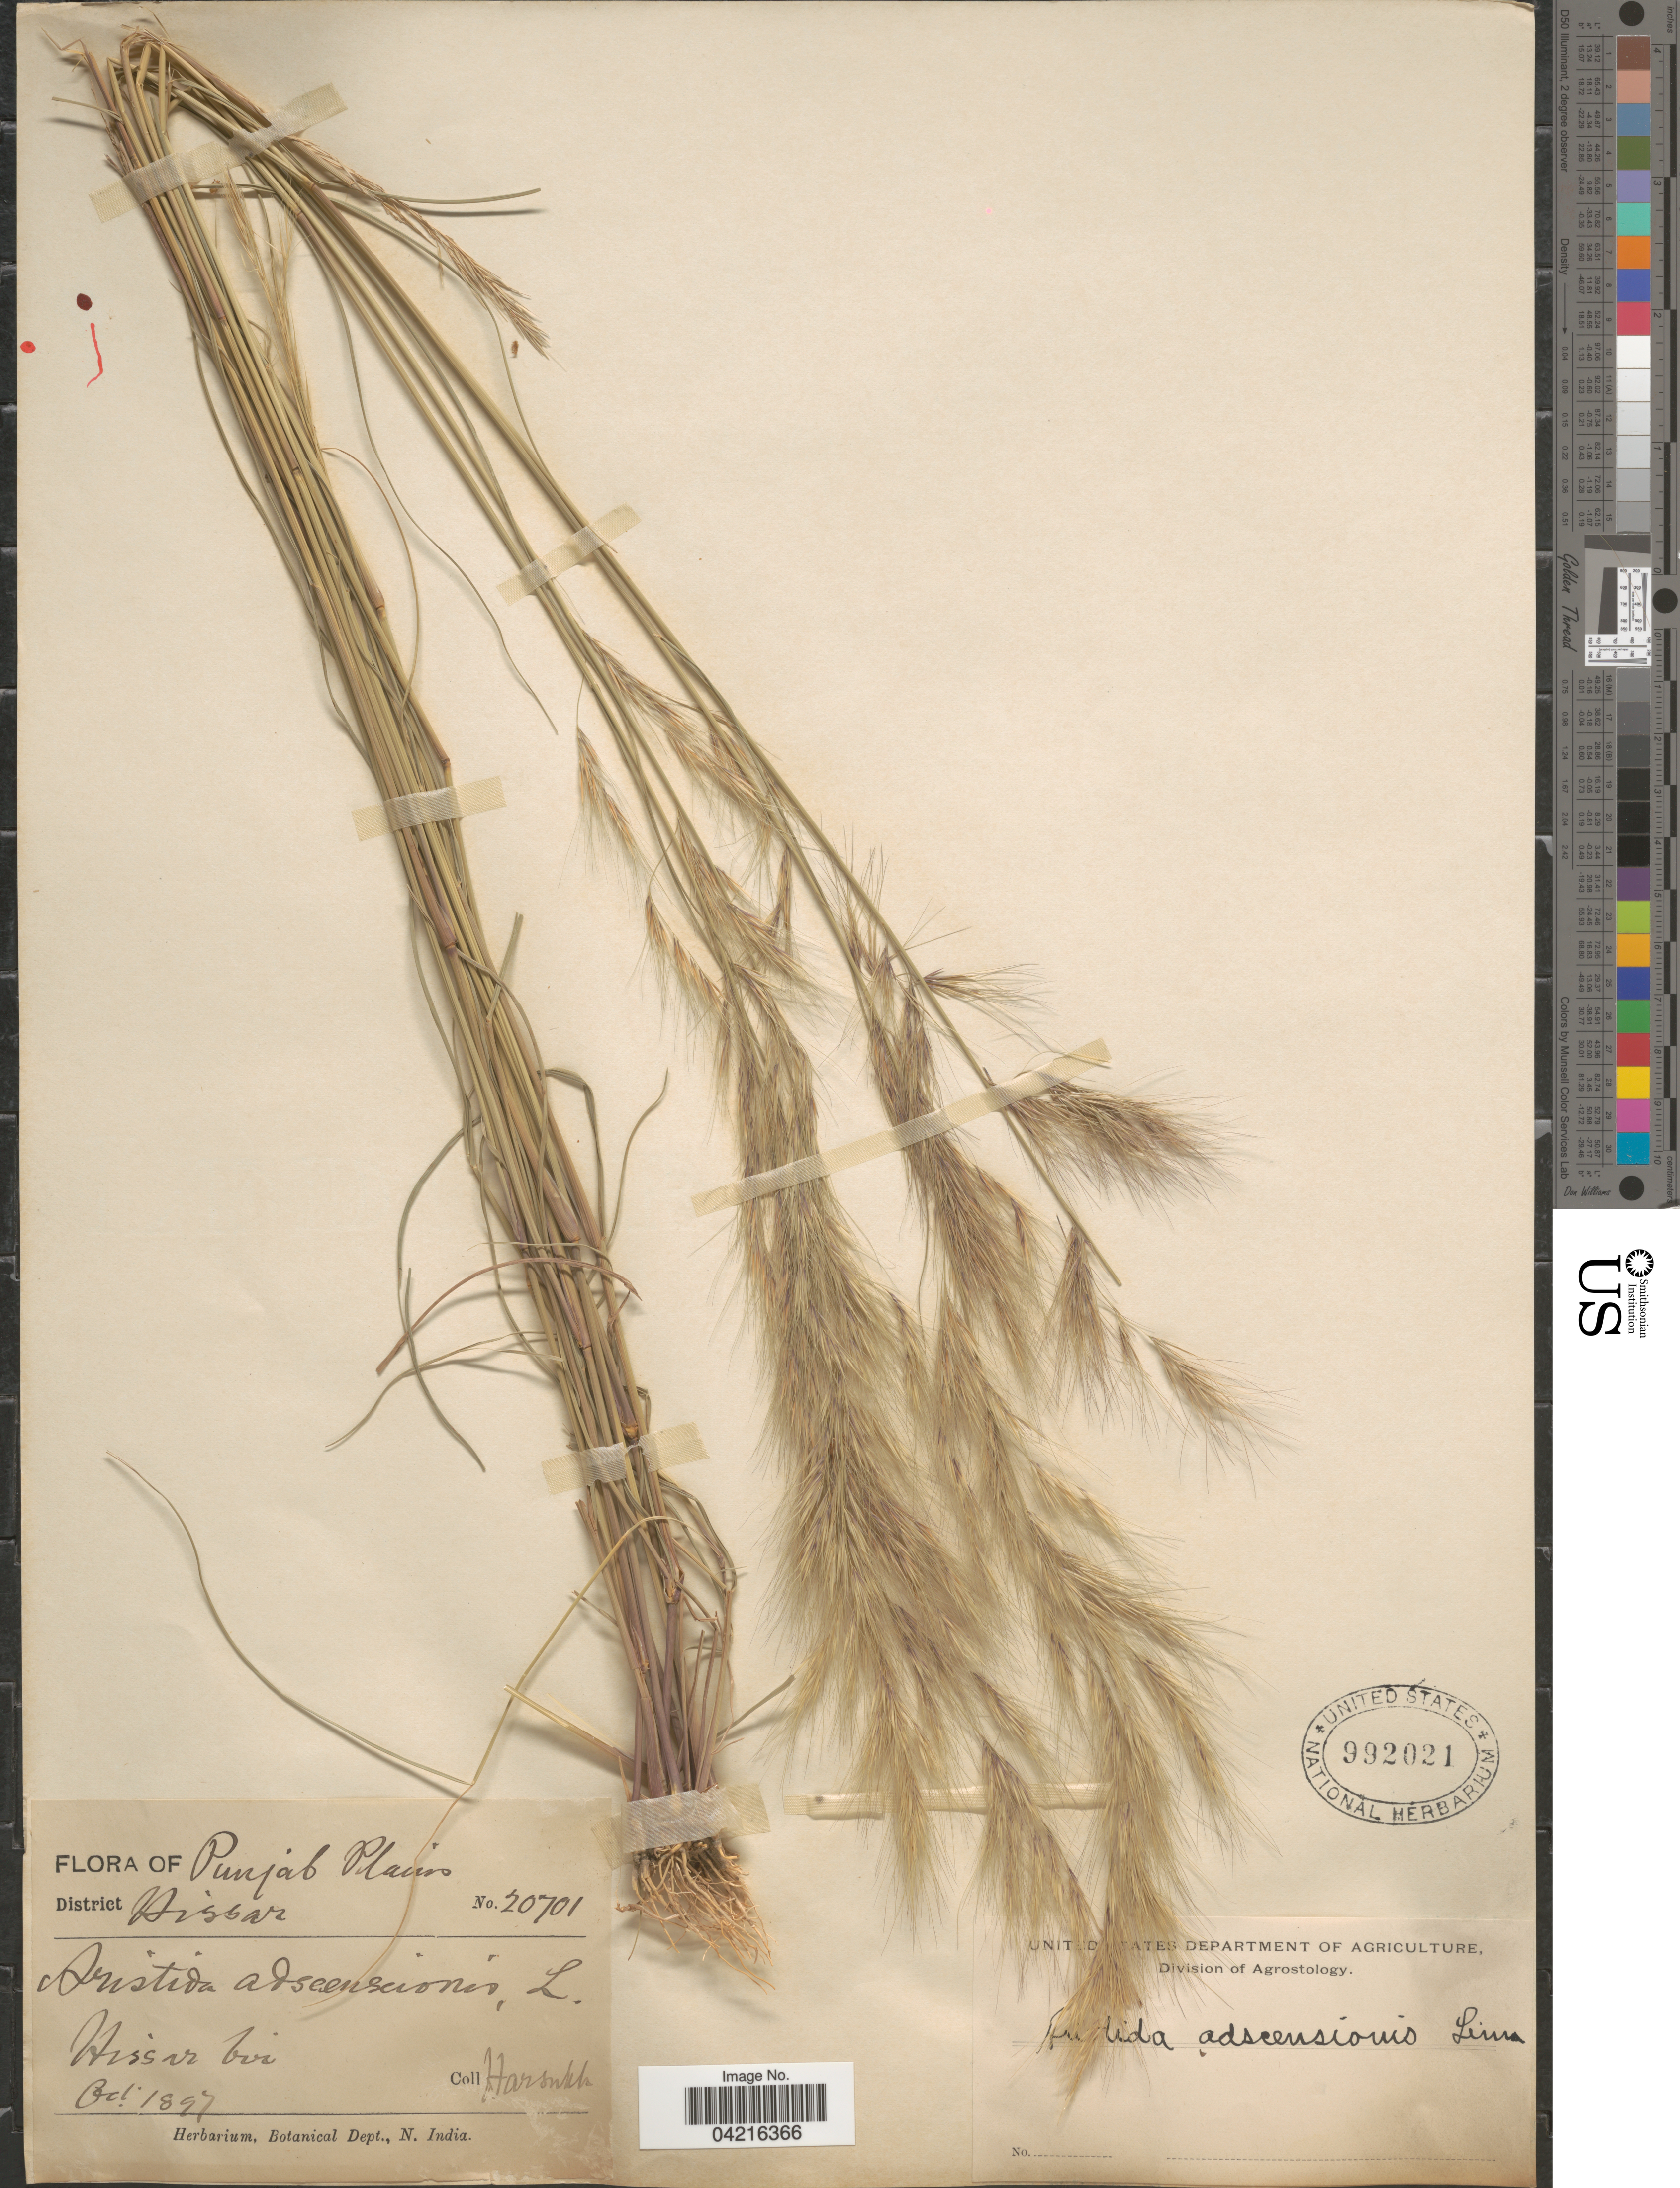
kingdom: Plantae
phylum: Tracheophyta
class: Liliopsida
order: Poales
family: Poaceae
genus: Aristida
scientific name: Aristida adscensionis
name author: L.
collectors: -. Harsukh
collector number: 20701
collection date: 1897-10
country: India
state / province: Punjab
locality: Punjab Plains. District Hissar. Hissar bir.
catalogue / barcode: US 992021